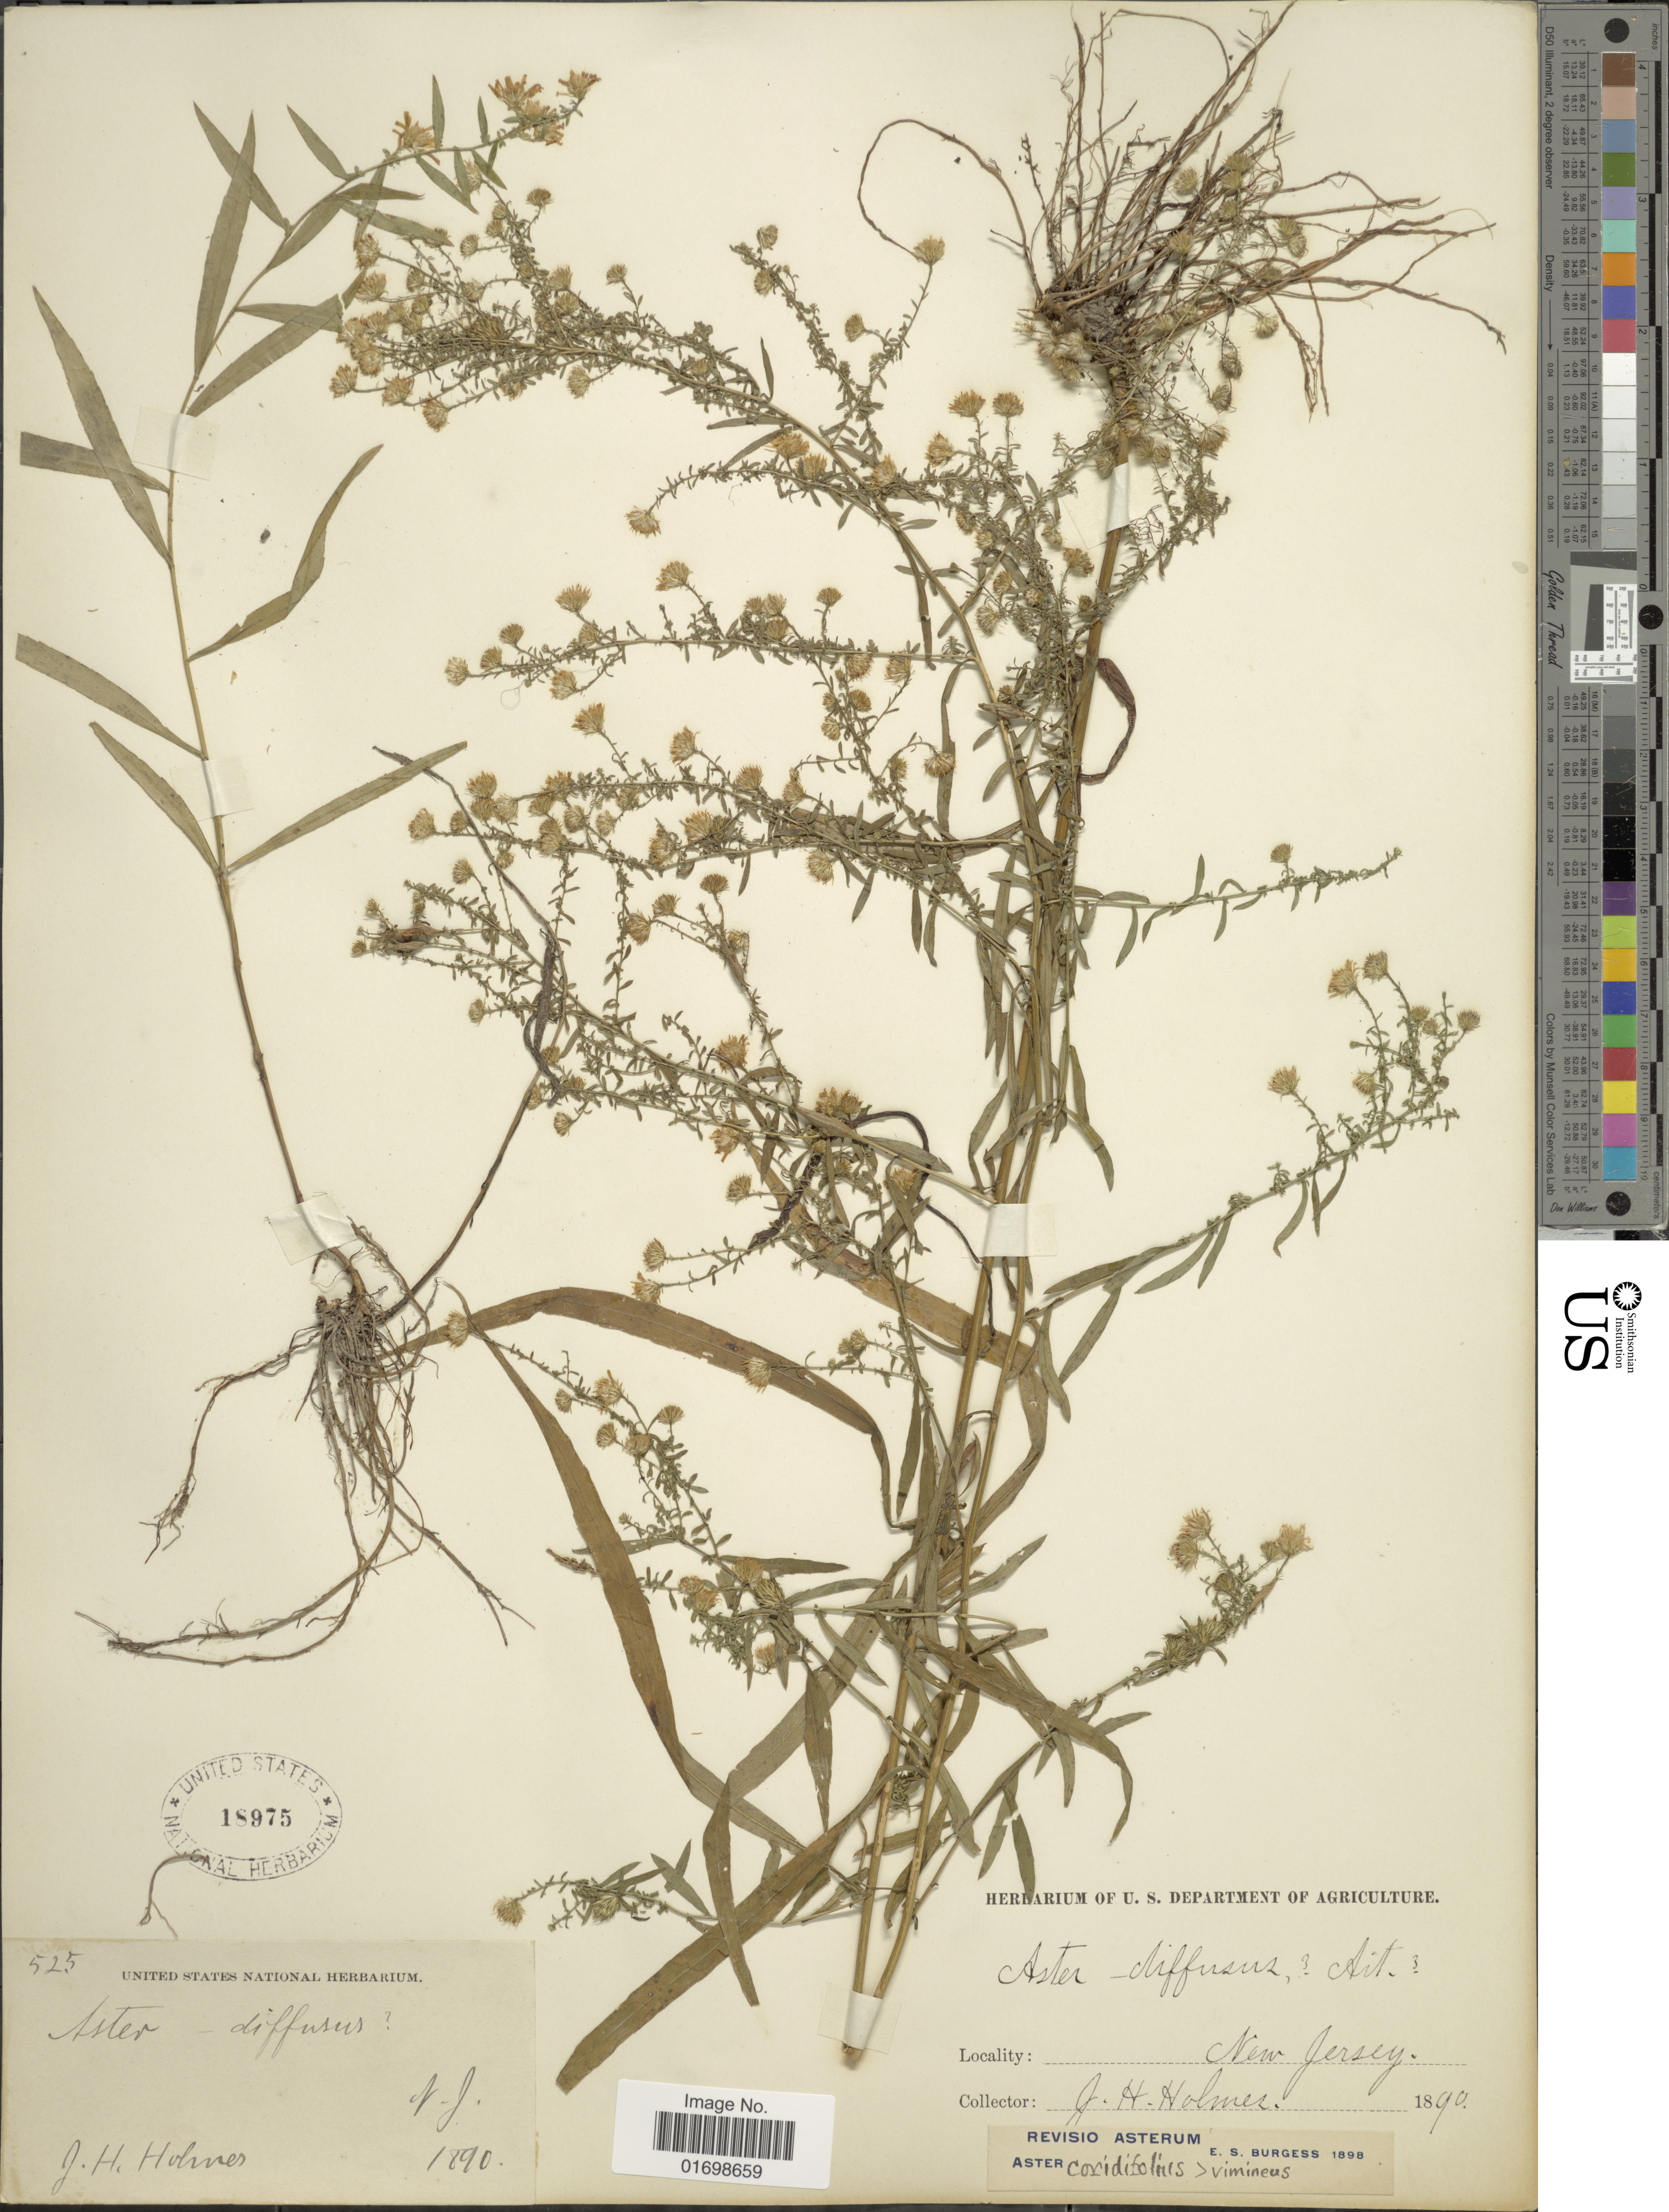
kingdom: Plantae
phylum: Tracheophyta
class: Magnoliopsida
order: Asterales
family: Asteraceae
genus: Symphyotrichum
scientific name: Symphyotrichum dumosum var. coridifolium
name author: (Michx.) Semple et al.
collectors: J. Holmes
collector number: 525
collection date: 1890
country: United States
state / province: New Jersey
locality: New Jersey.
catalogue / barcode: US 18975